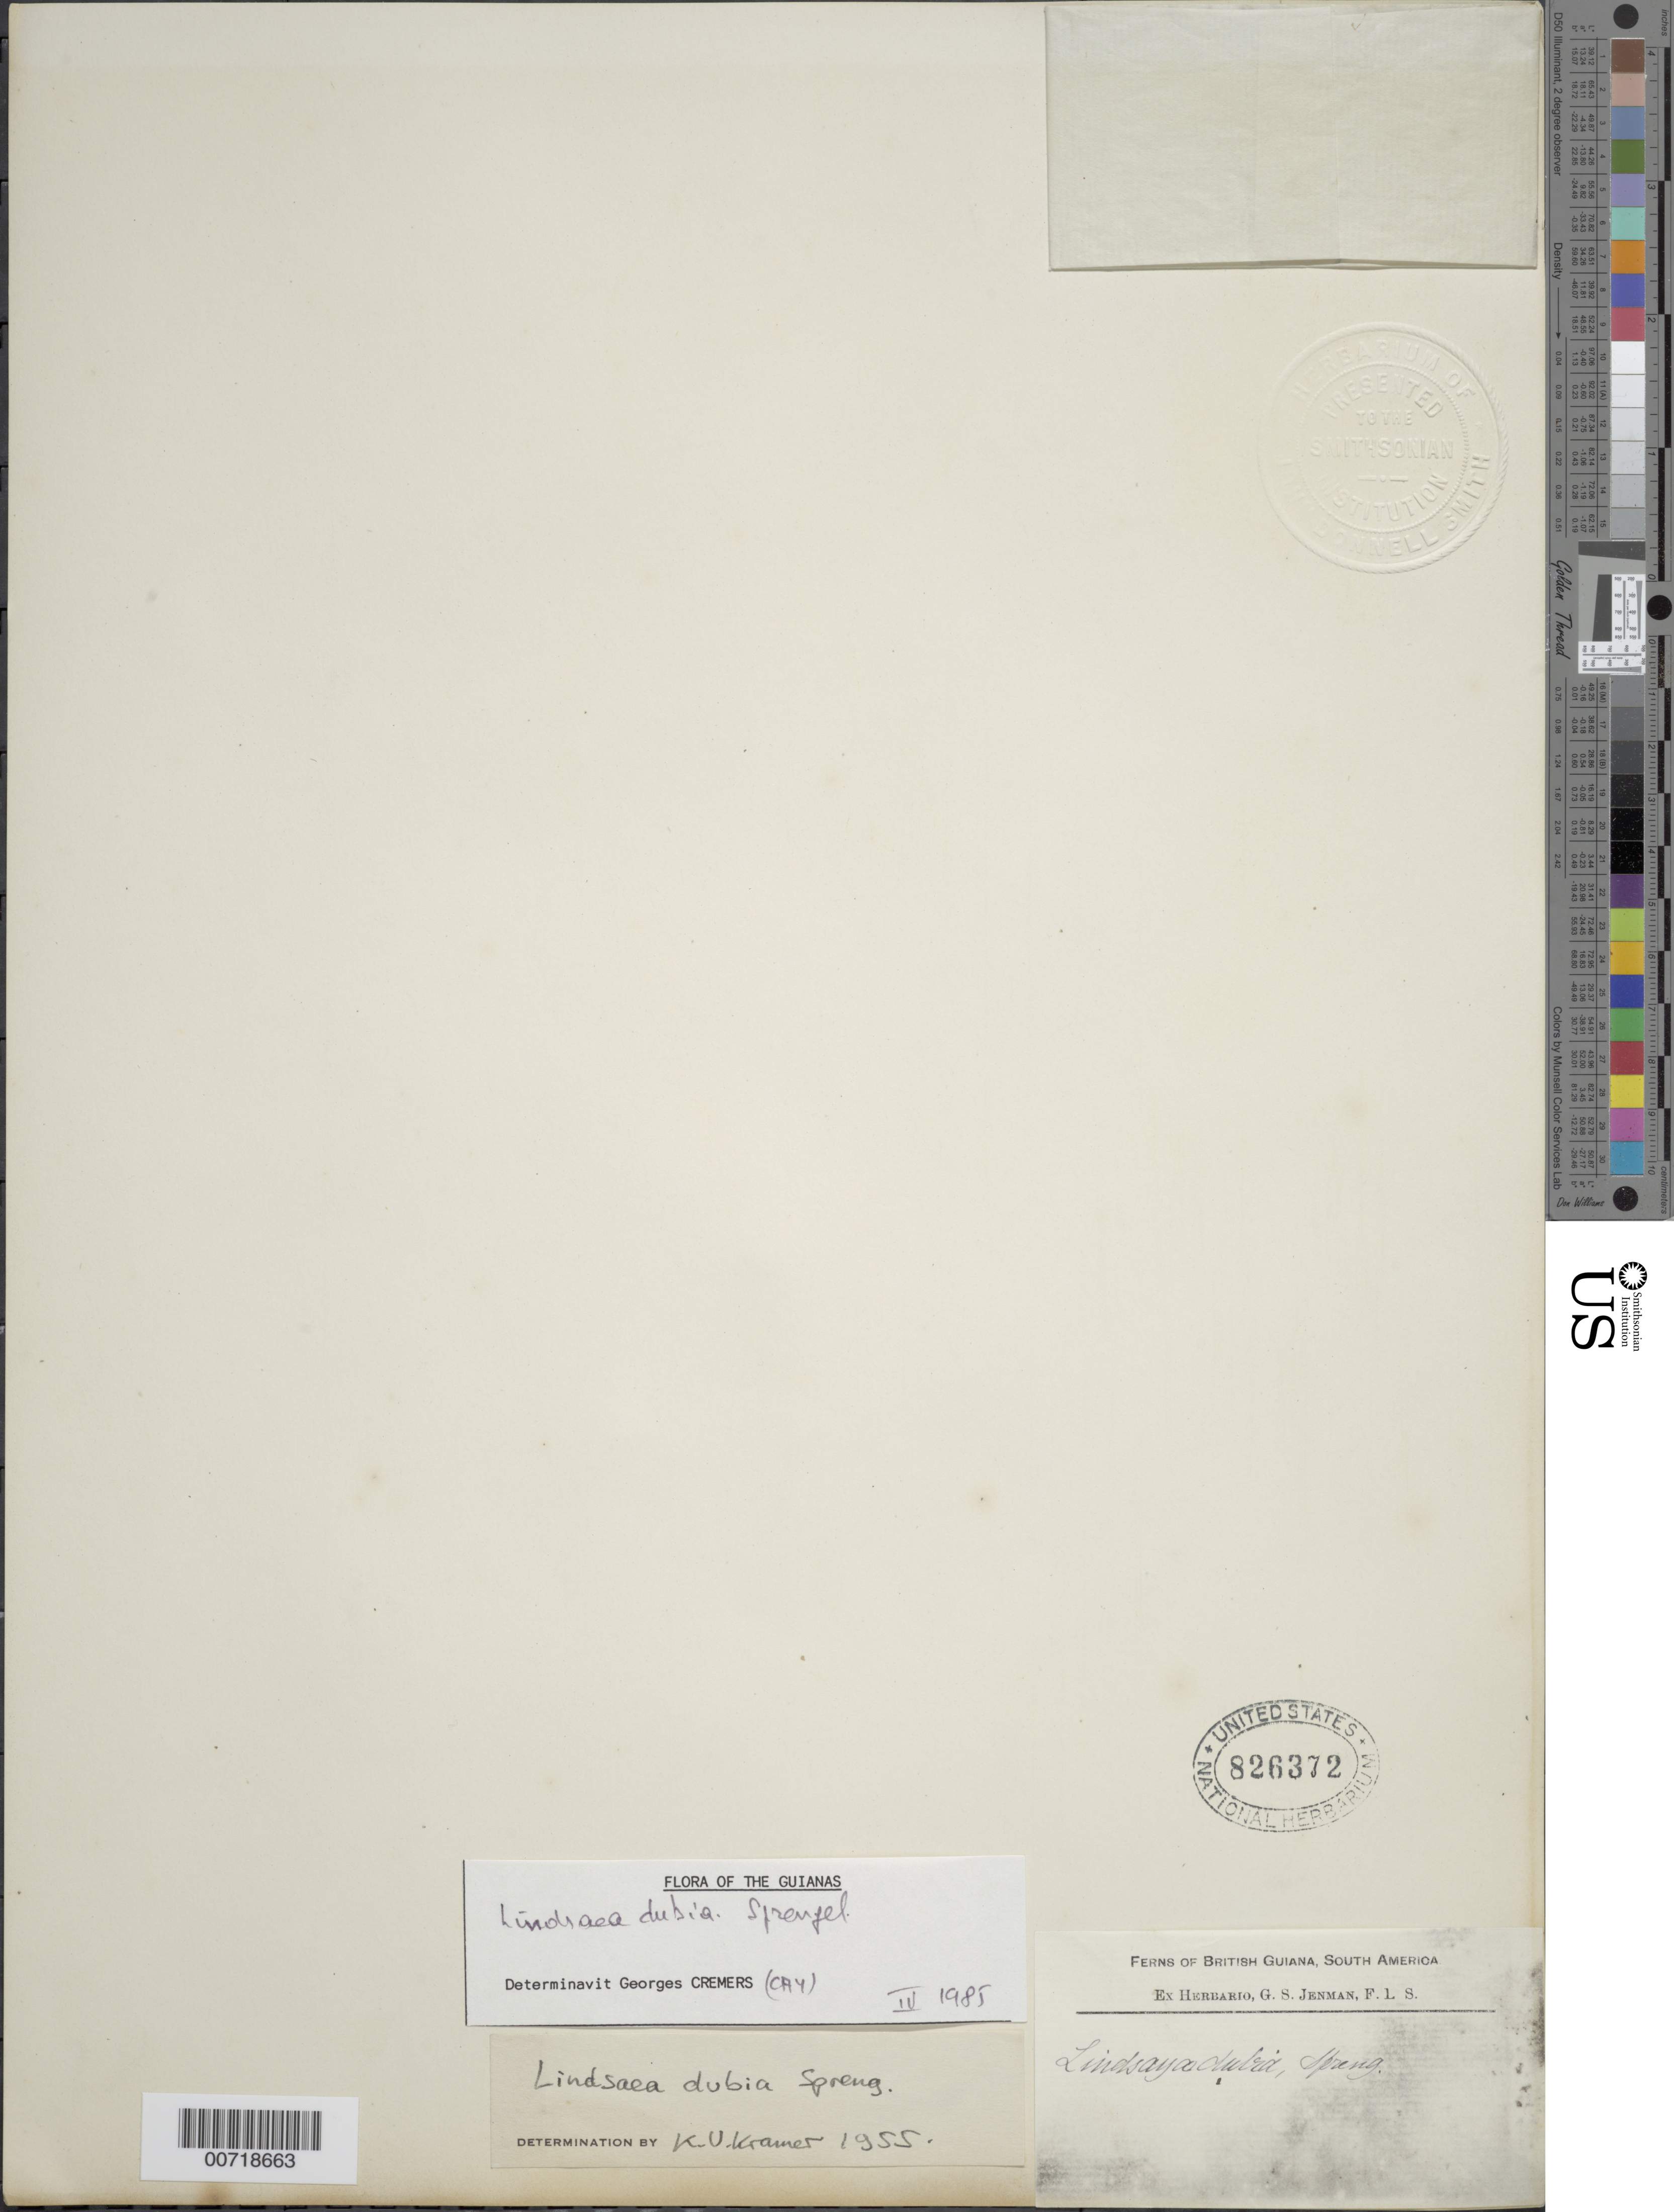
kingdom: Plantae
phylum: Tracheophyta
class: Polypodiopsida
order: Polypodiales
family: Lindsaeaceae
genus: Lindsaea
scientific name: Lindsaea dubia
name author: Spreng.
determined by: Cremers, Georges A.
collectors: G. S. Jenman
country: Guyana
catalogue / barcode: US 826372